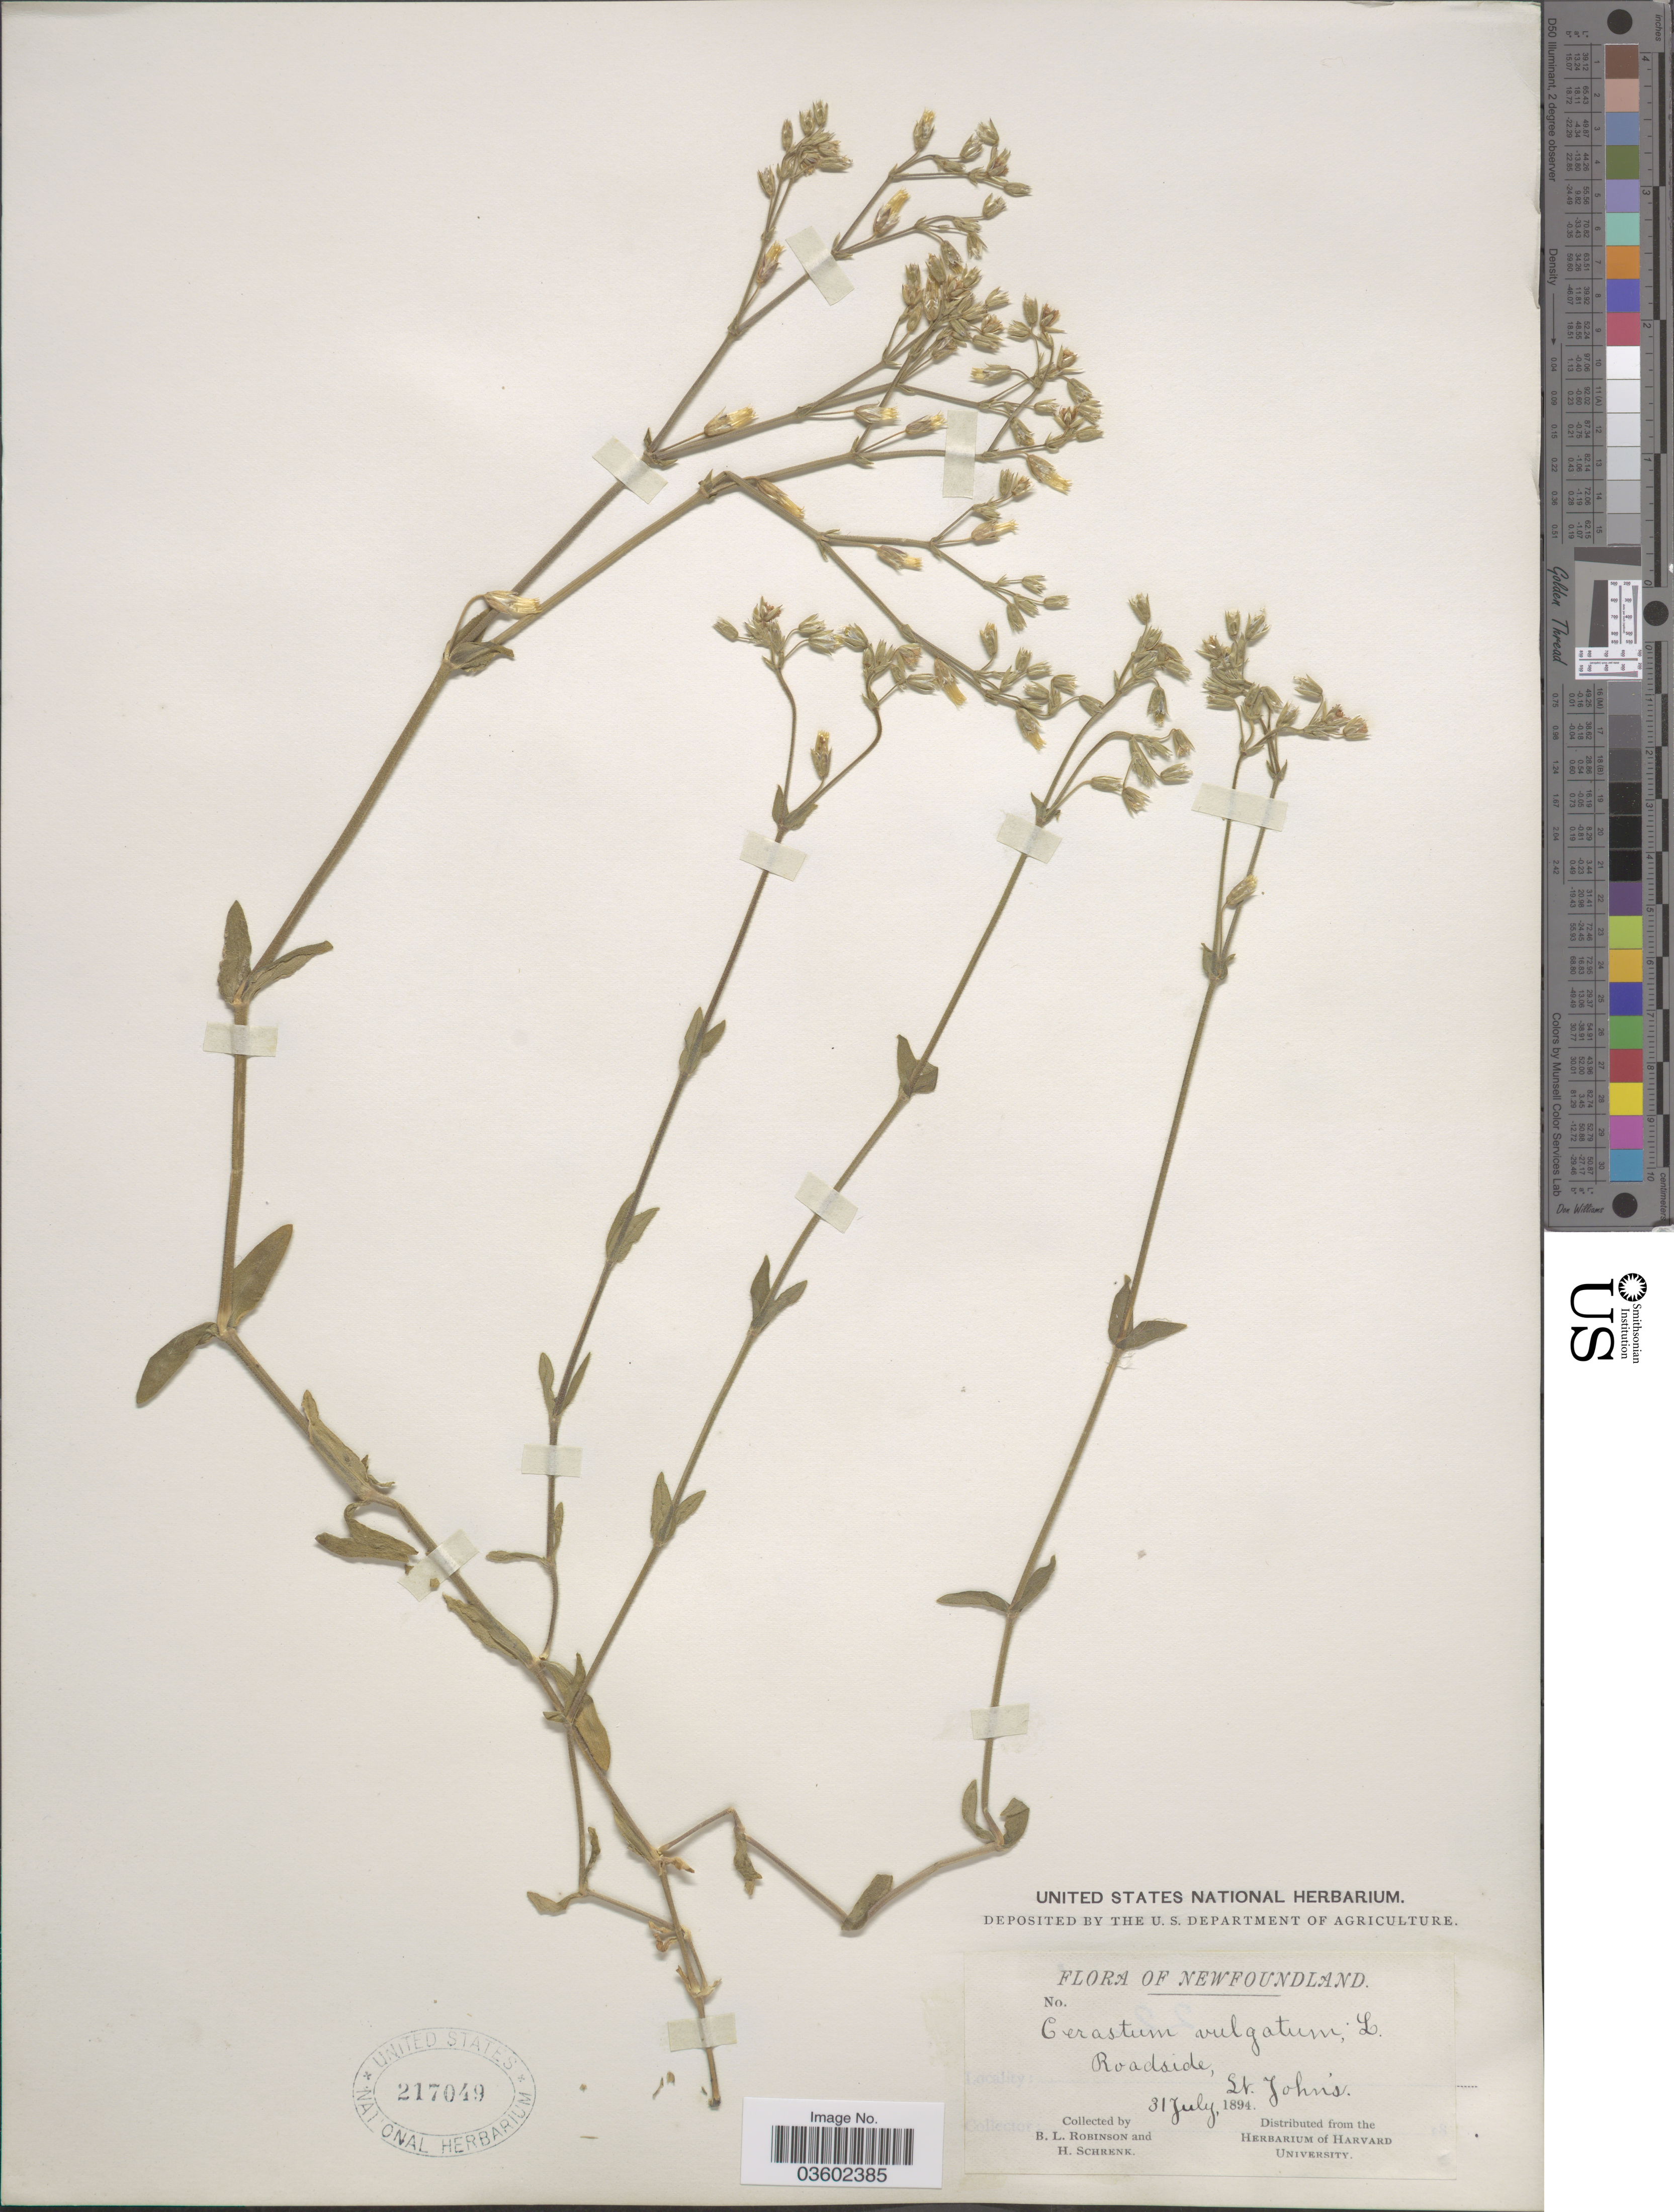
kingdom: Plantae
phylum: Tracheophyta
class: Magnoliopsida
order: Caryophyllales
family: Caryophyllaceae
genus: Cerastium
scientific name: Cerastium vulgatum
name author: L.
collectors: B. L. Robinson & H. Schrenk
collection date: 1894-07-31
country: Canada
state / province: Newfoundland and Labrador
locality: Roadside, St. John's.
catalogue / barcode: US 217049